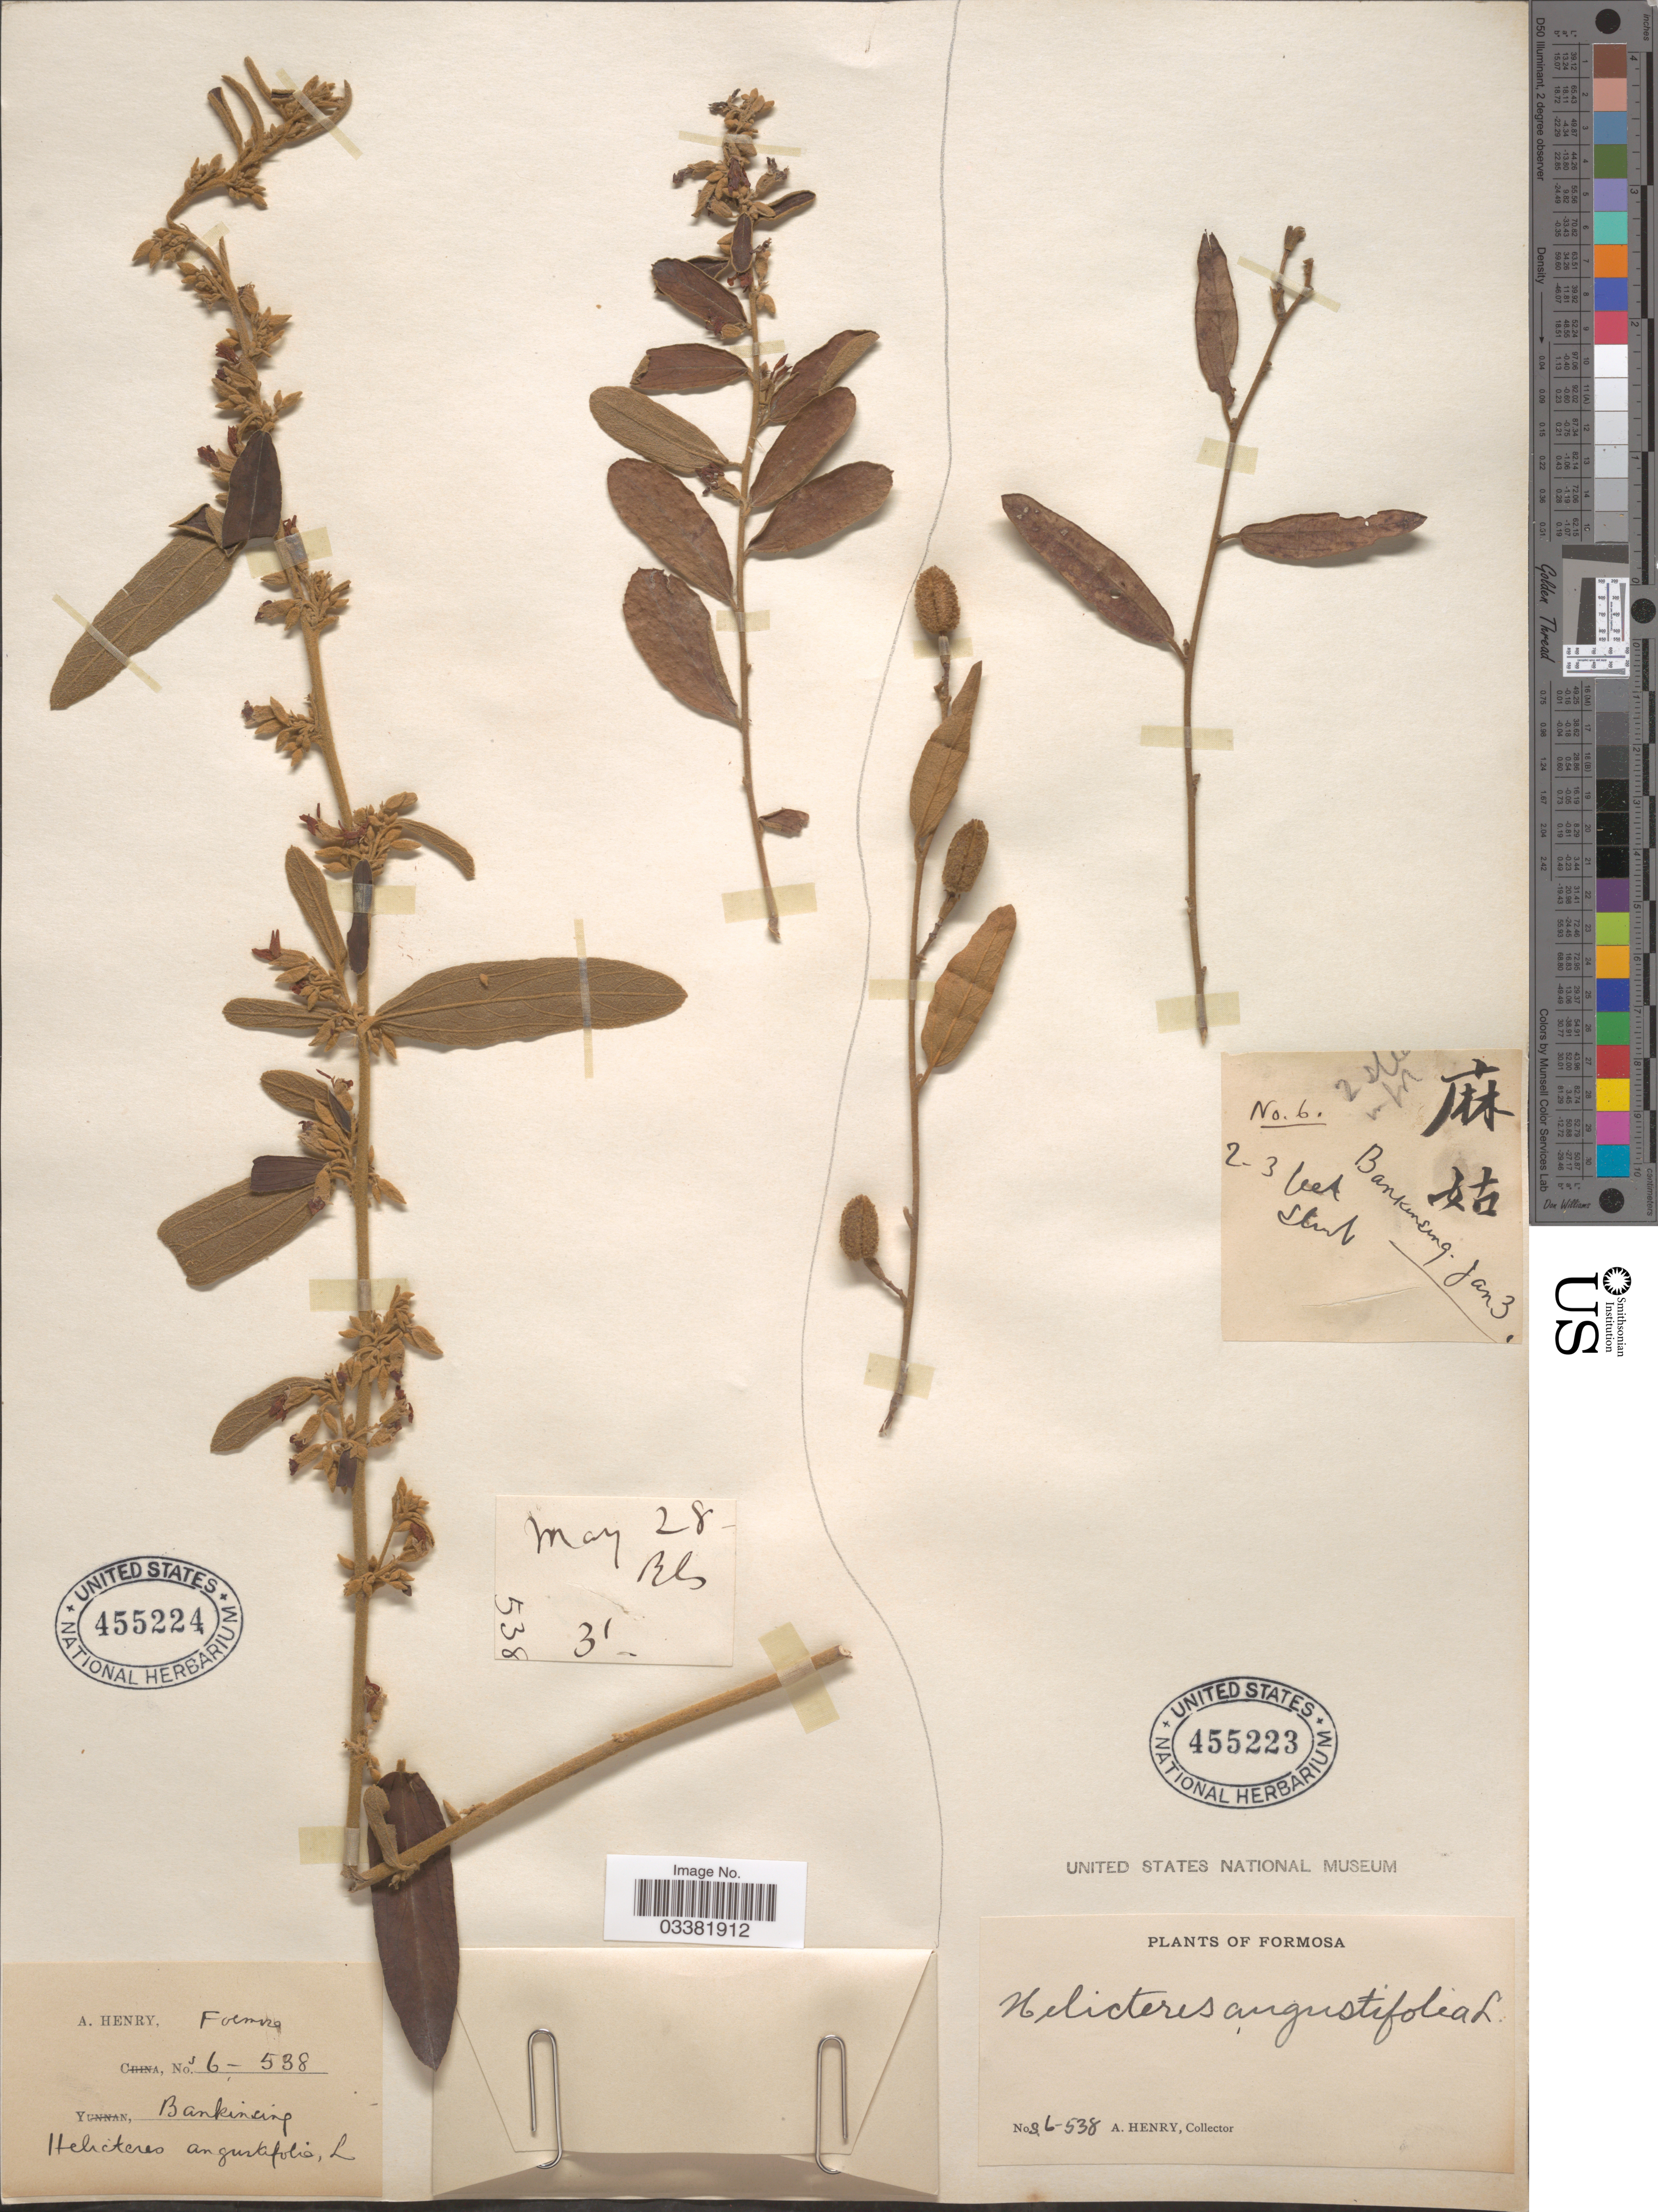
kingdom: Plantae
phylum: Tracheophyta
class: Magnoliopsida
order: Malvales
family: Malvaceae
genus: Helicteres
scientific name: Helicteres angustifolia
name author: L.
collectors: A. Henry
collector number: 538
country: Taiwan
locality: Formosa. Bankinsing.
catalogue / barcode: US 455224-2